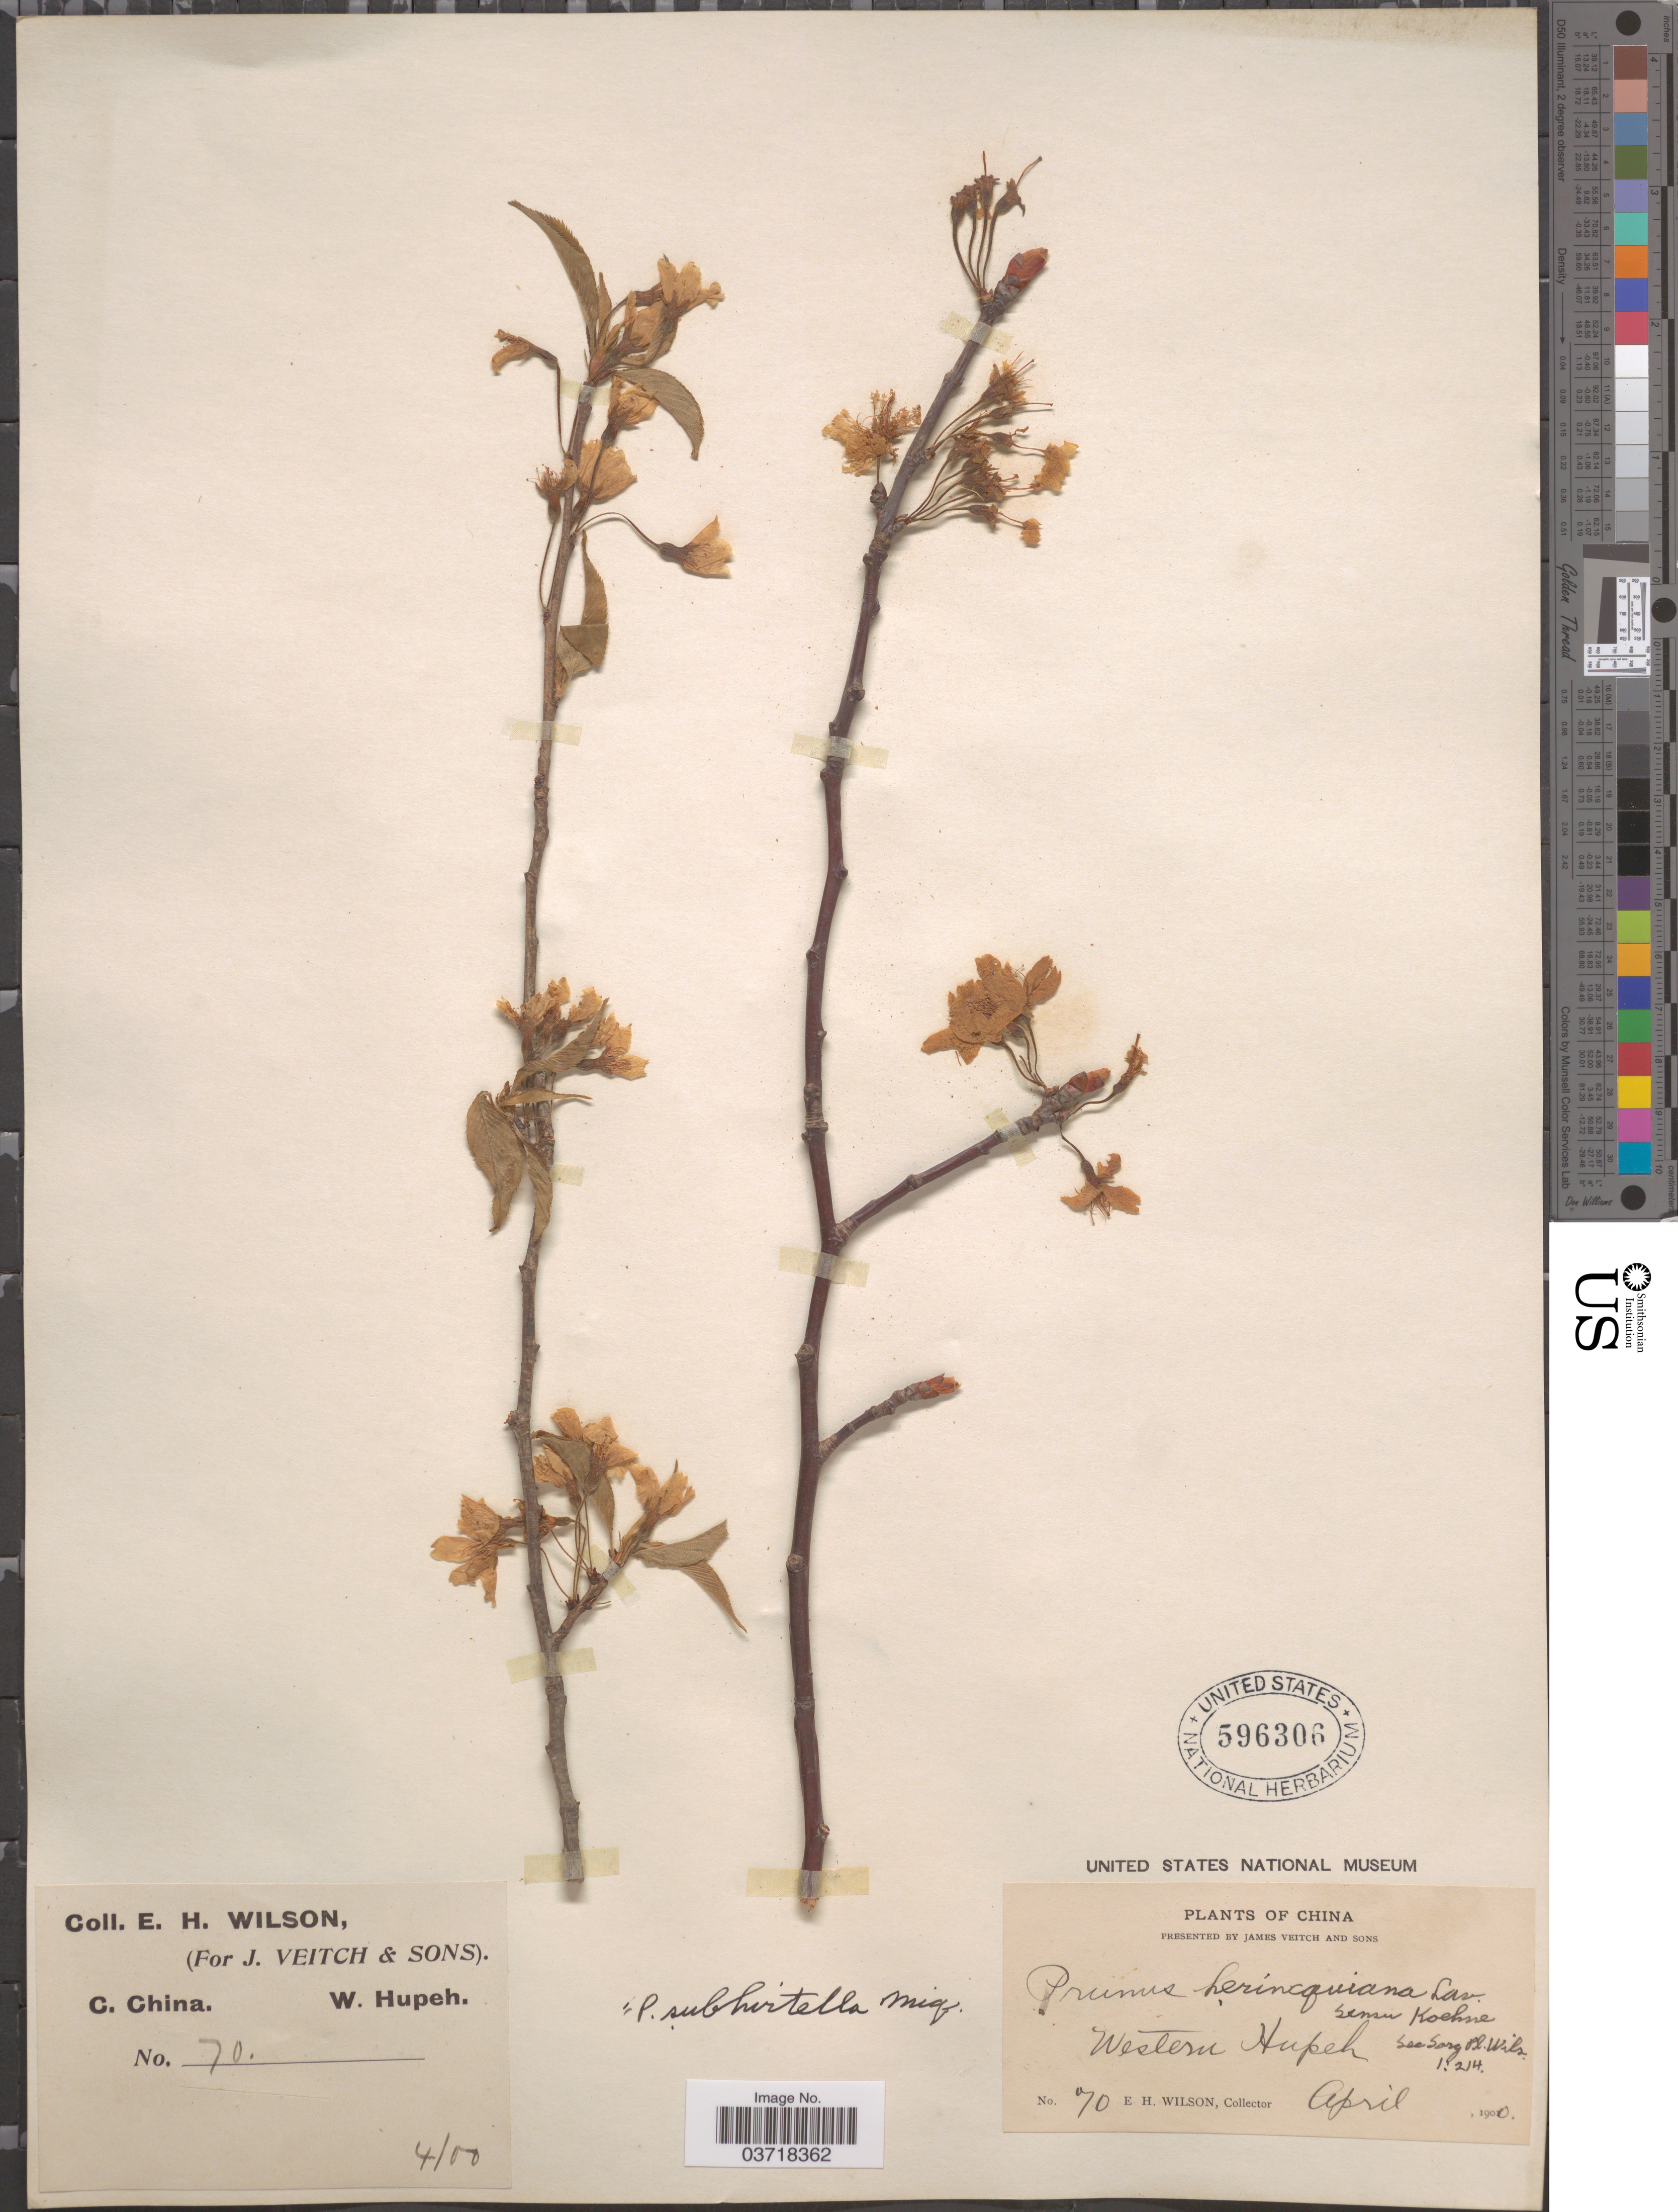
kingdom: Plantae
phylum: Tracheophyta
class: Magnoliopsida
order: Rosales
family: Rosaceae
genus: Prunus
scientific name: Prunus subhirtella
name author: Miq.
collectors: E. Wilson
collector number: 70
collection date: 1900-04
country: China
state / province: Hubei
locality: C. China. Western Hupeh.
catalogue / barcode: US 596306